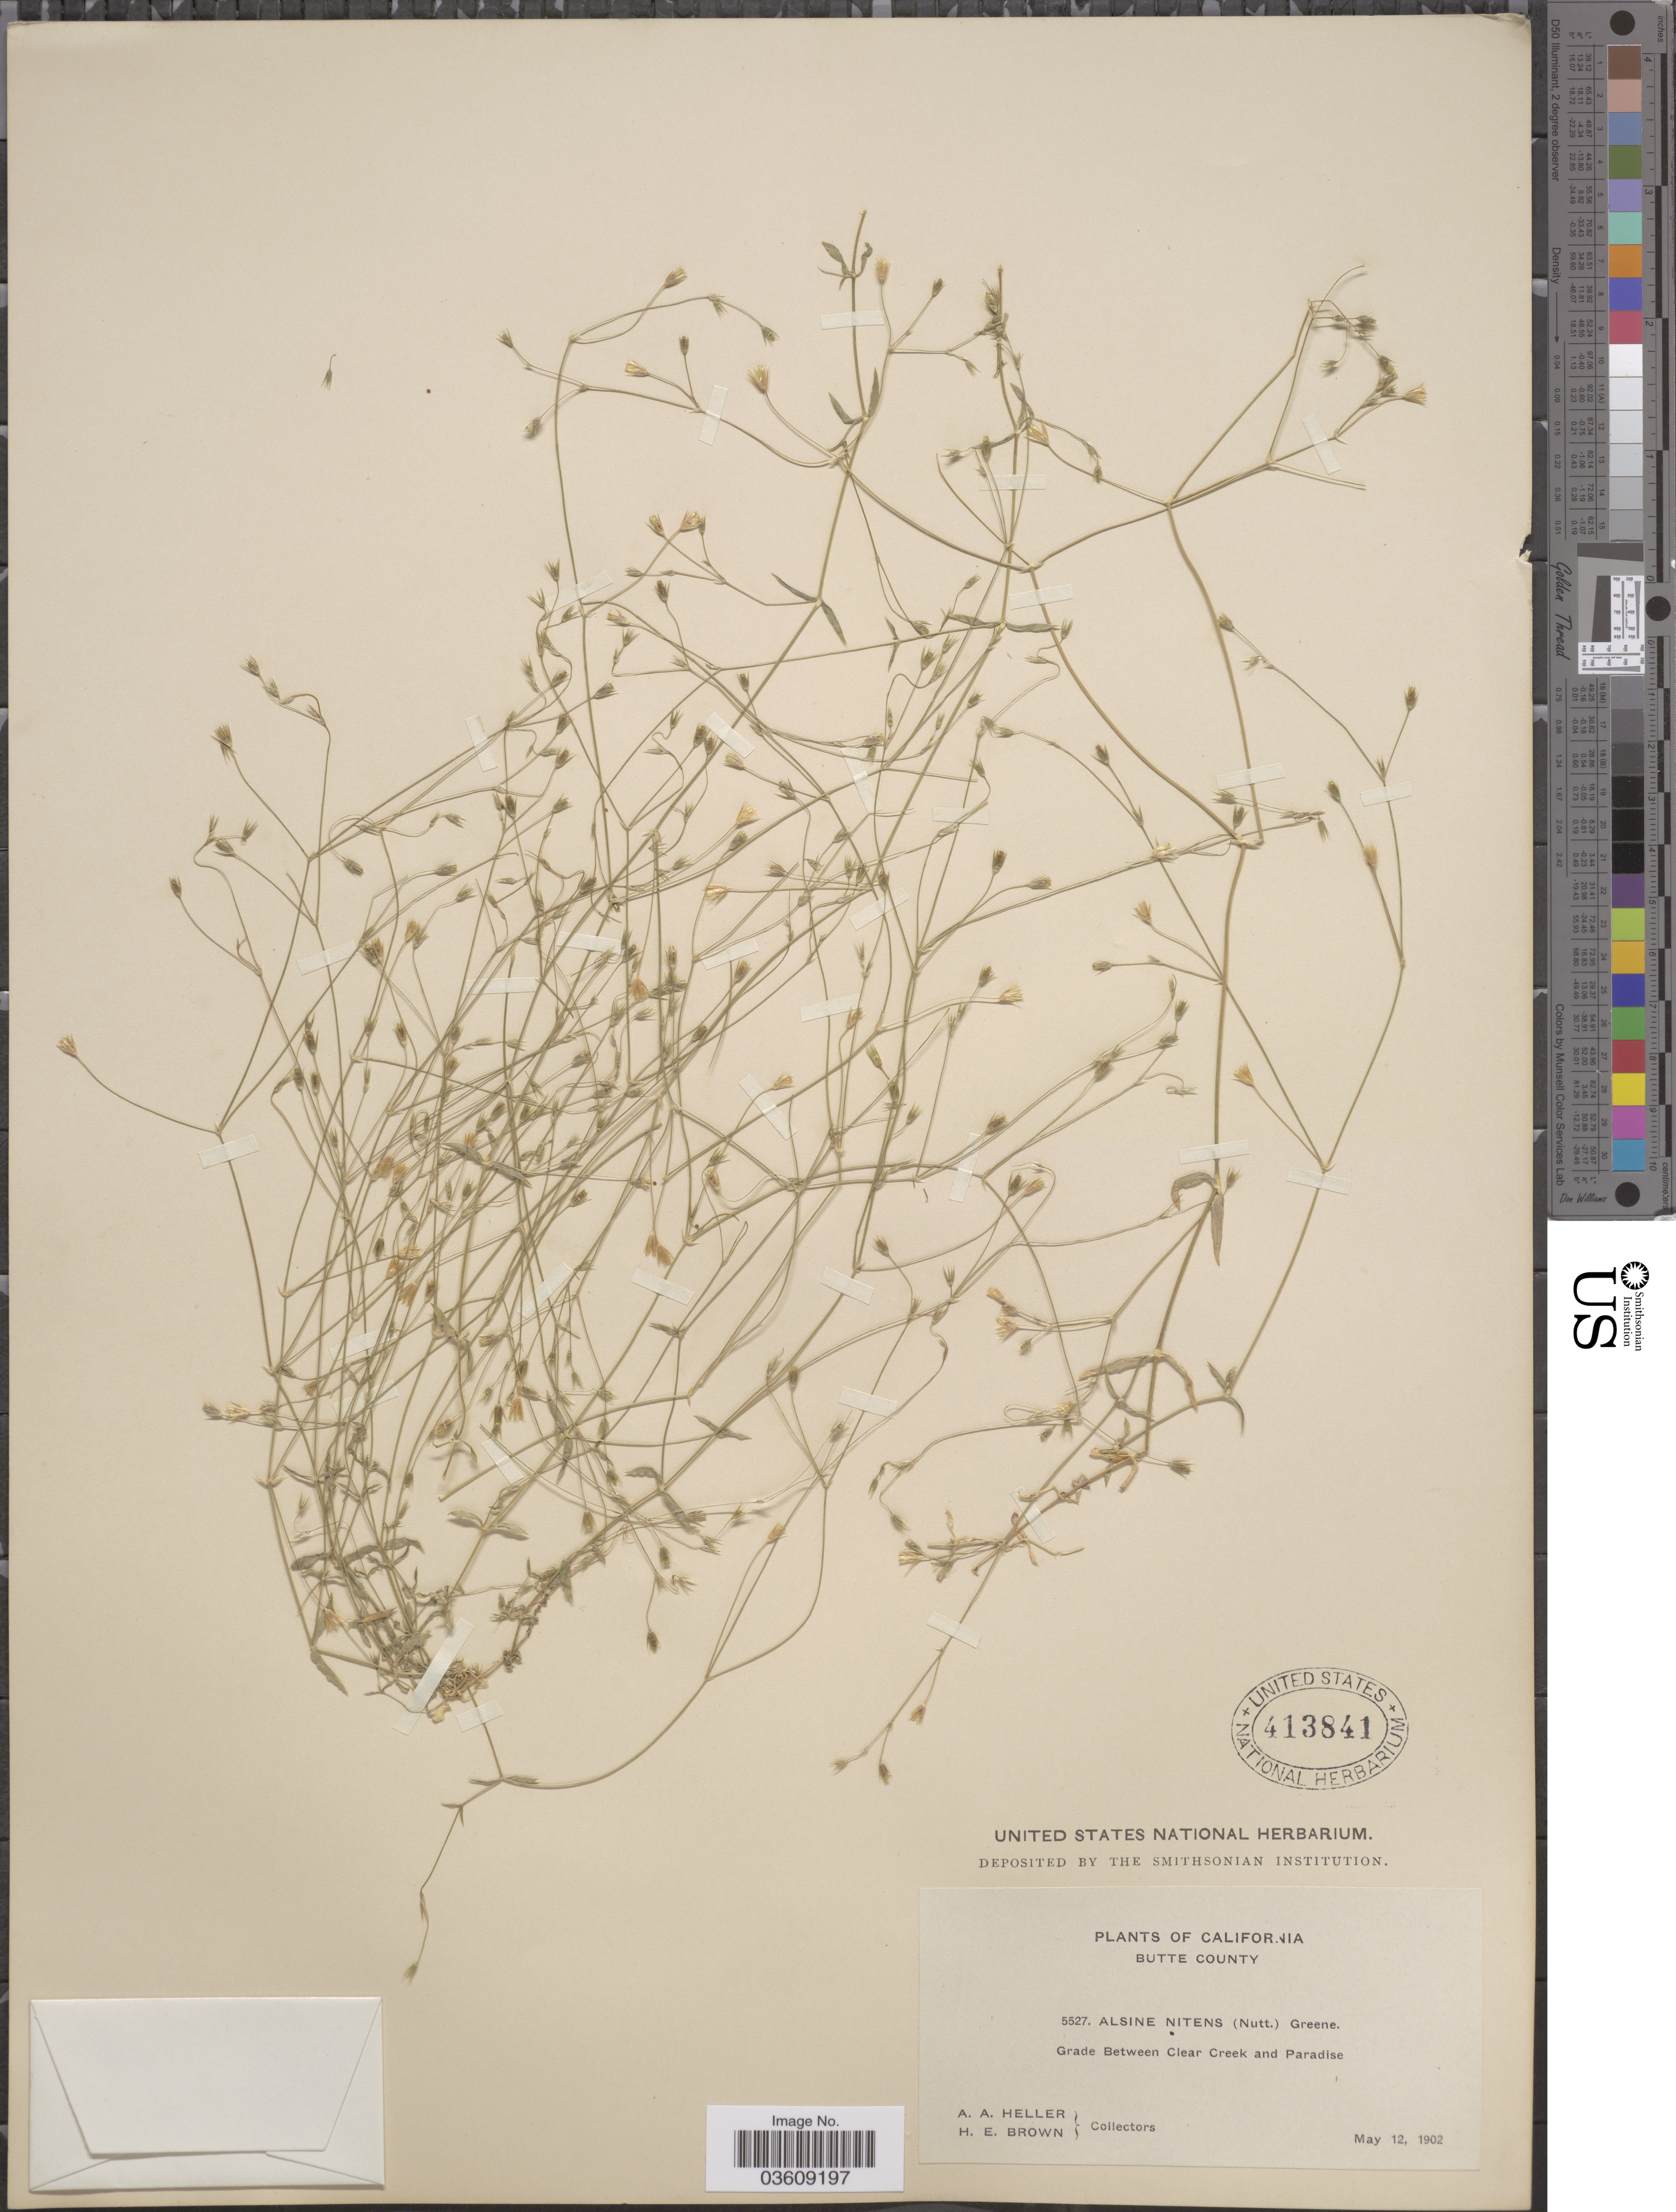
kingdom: Plantae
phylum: Tracheophyta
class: Magnoliopsida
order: Caryophyllales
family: Caryophyllaceae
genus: Stellaria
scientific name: Stellaria nitens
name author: Nutt.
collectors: A. A. Heller & H. E. Brown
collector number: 5527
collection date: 1902-05-12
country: United States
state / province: California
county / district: Butte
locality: Butte County. Grade between Clear Creek and Paradise.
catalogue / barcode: US 413841